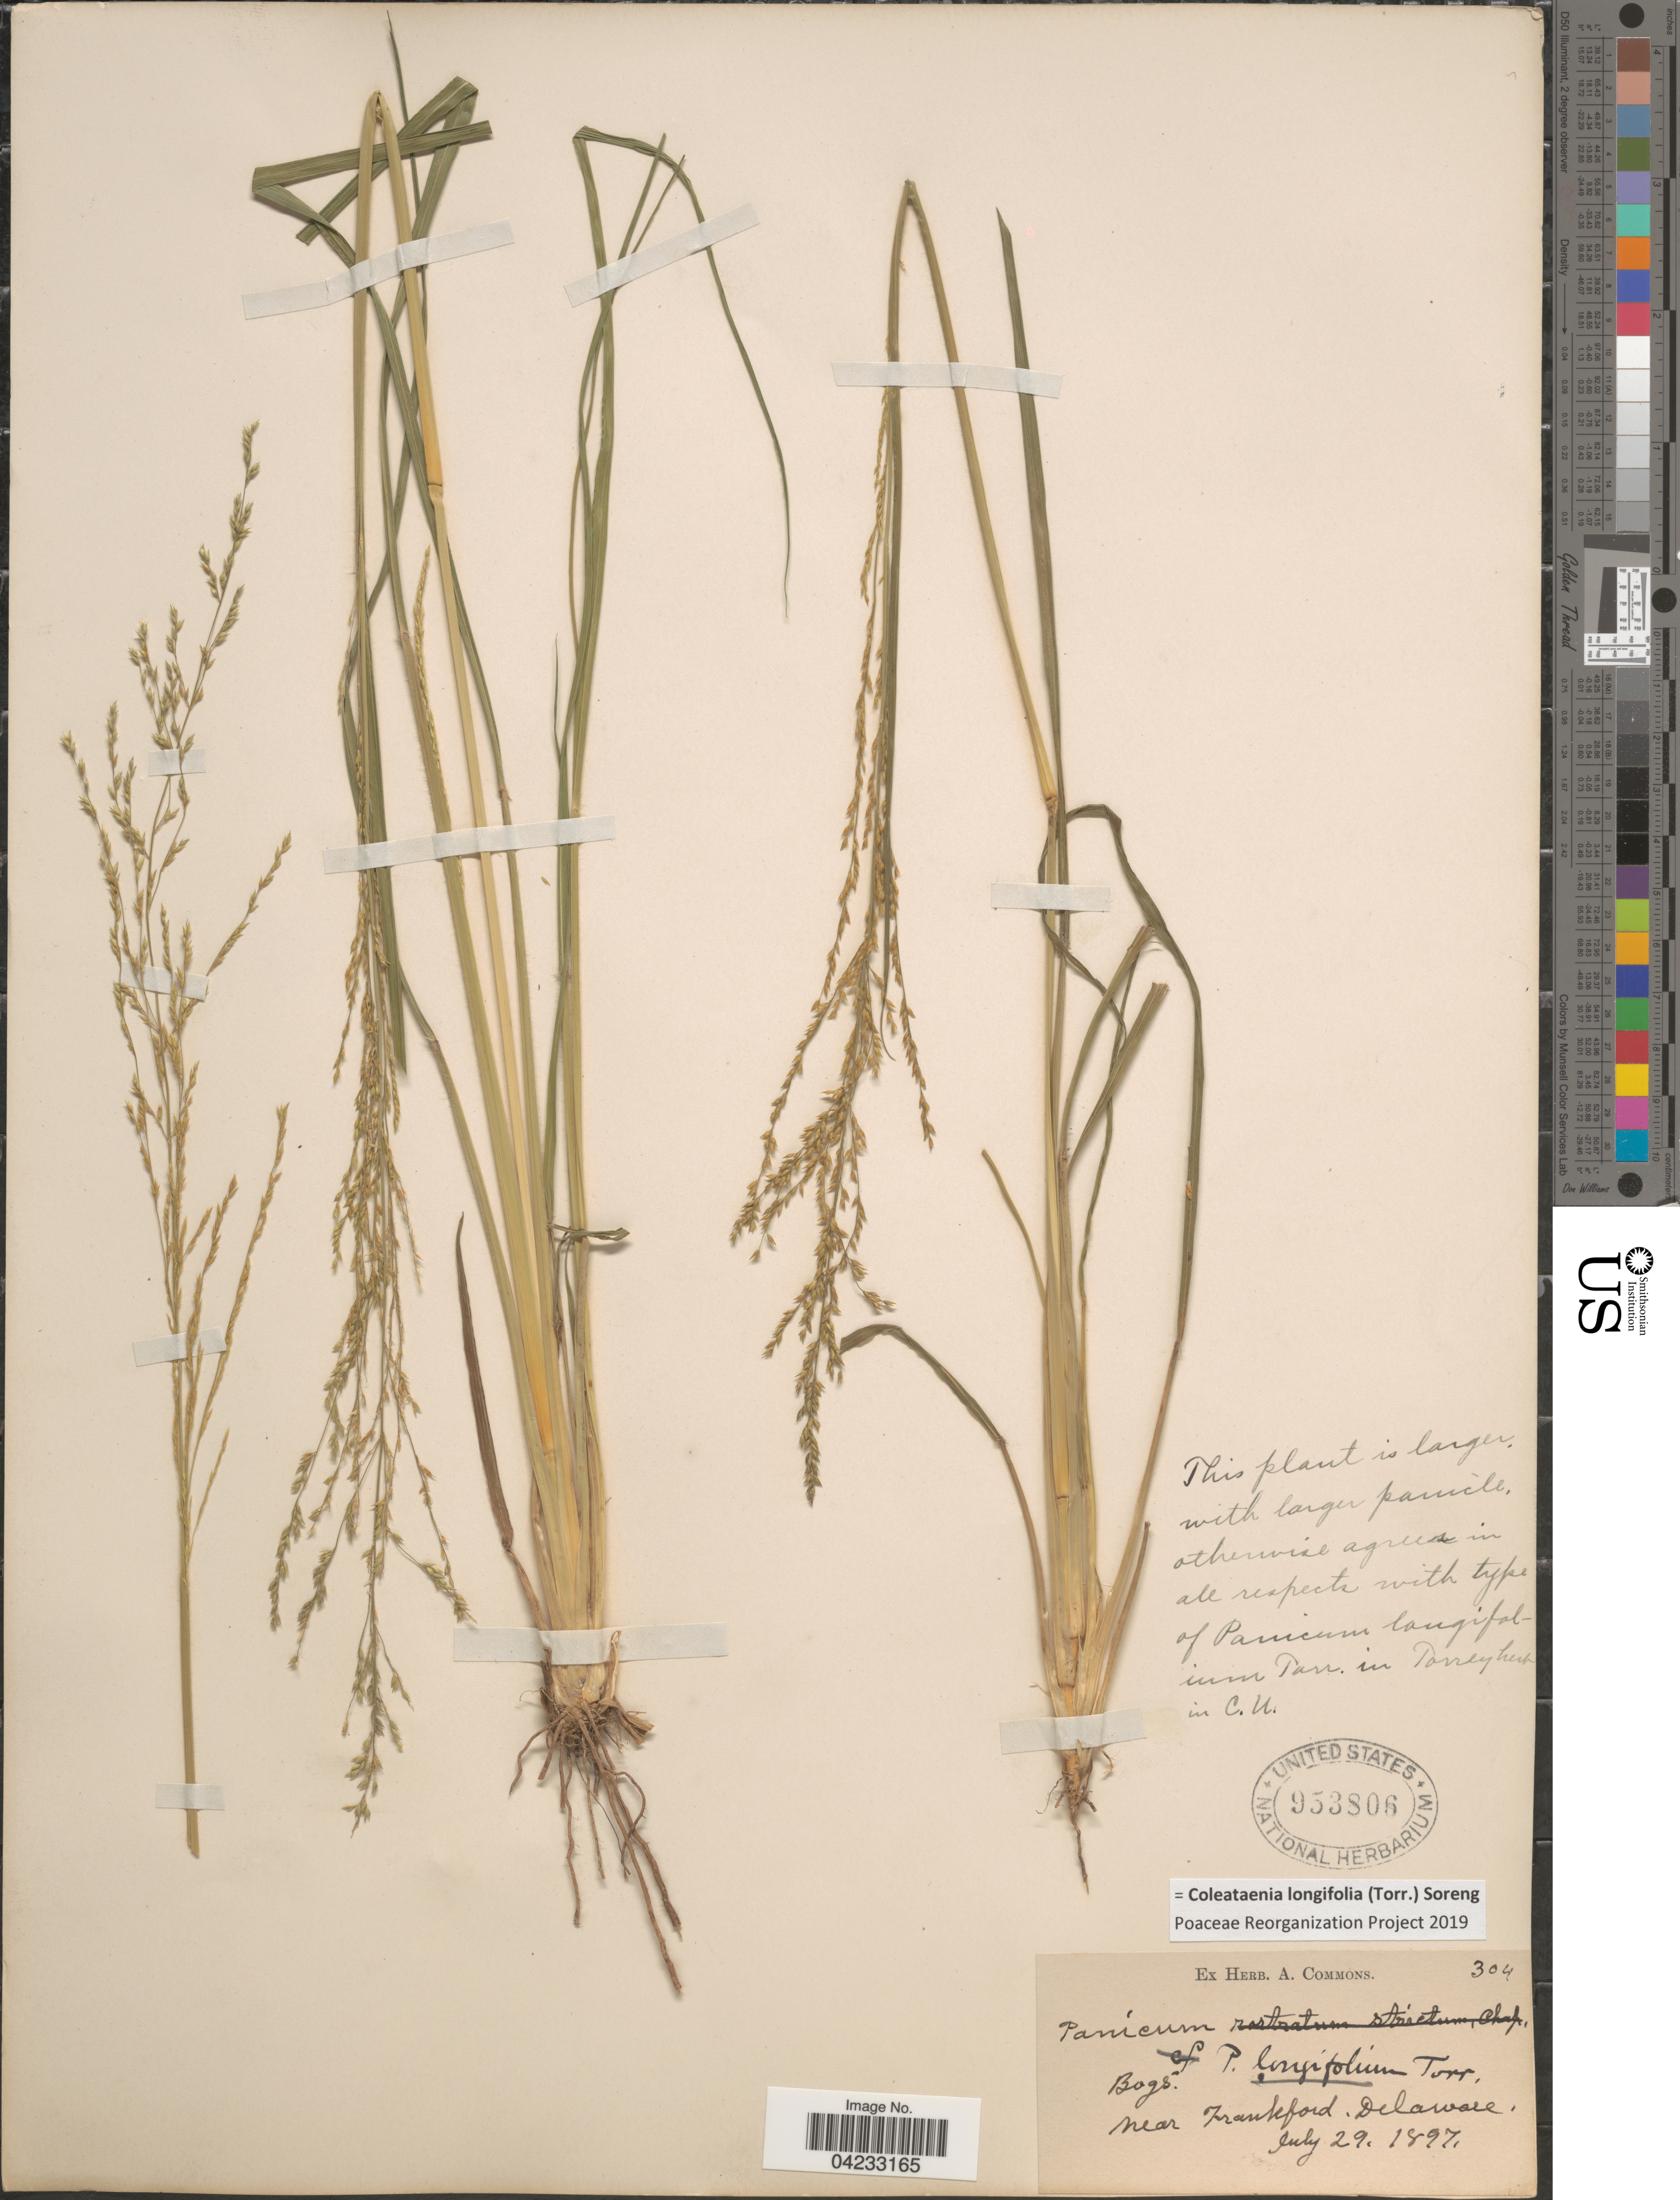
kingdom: Plantae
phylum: Tracheophyta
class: Liliopsida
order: Poales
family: Poaceae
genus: Coleataenia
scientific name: Coleataenia longifolia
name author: (Torr.) Soreng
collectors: ex herb. A. Commons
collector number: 304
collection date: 1897-07-29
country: United States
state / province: Delaware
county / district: Kent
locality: Bogs. Near Frankford.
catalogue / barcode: US 953806